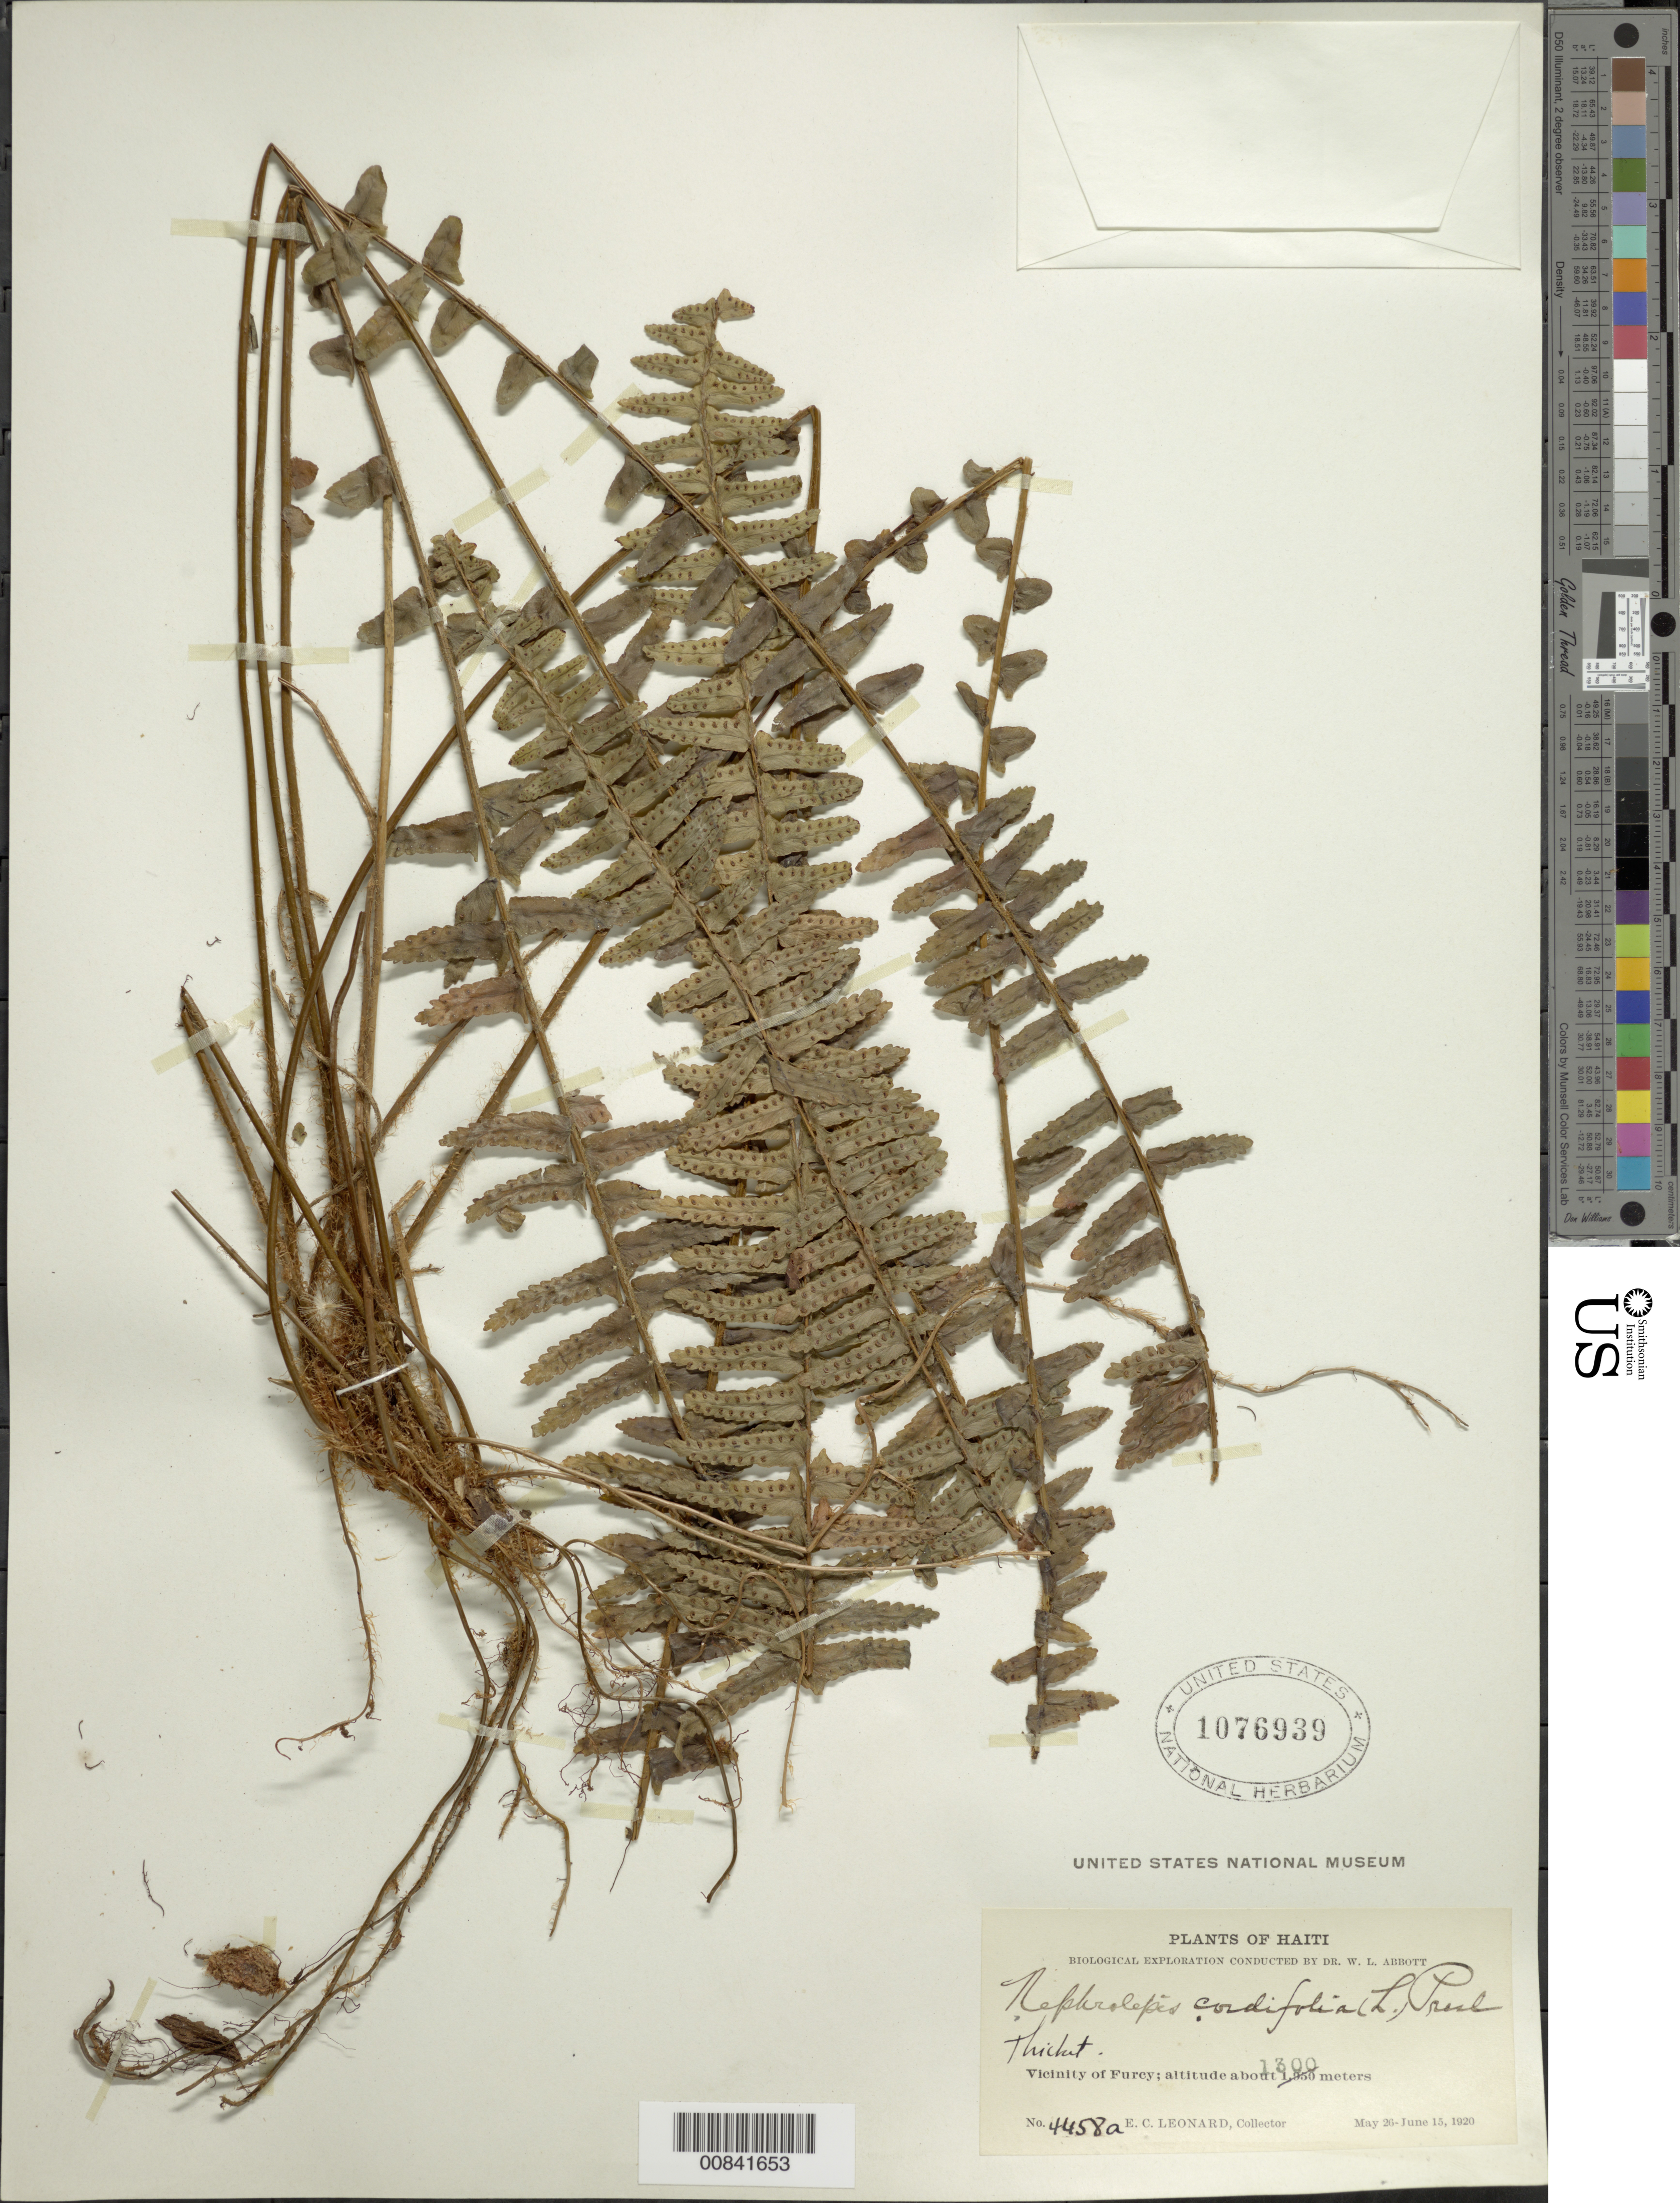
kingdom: Plantae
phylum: Tracheophyta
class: Polypodiopsida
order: Polypodiales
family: Nephrolepidaceae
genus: Nephrolepis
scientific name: Nephrolepis cordifolia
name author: (L.) C. Presl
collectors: E. C. Leonard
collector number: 4458a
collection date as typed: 26 May 1920 to 15 Jun 1920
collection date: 1920-05-26/1920-06-15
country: Haiti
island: Hispaniola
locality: Furcy vicinity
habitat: Thicket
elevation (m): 1300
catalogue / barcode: US 1076939